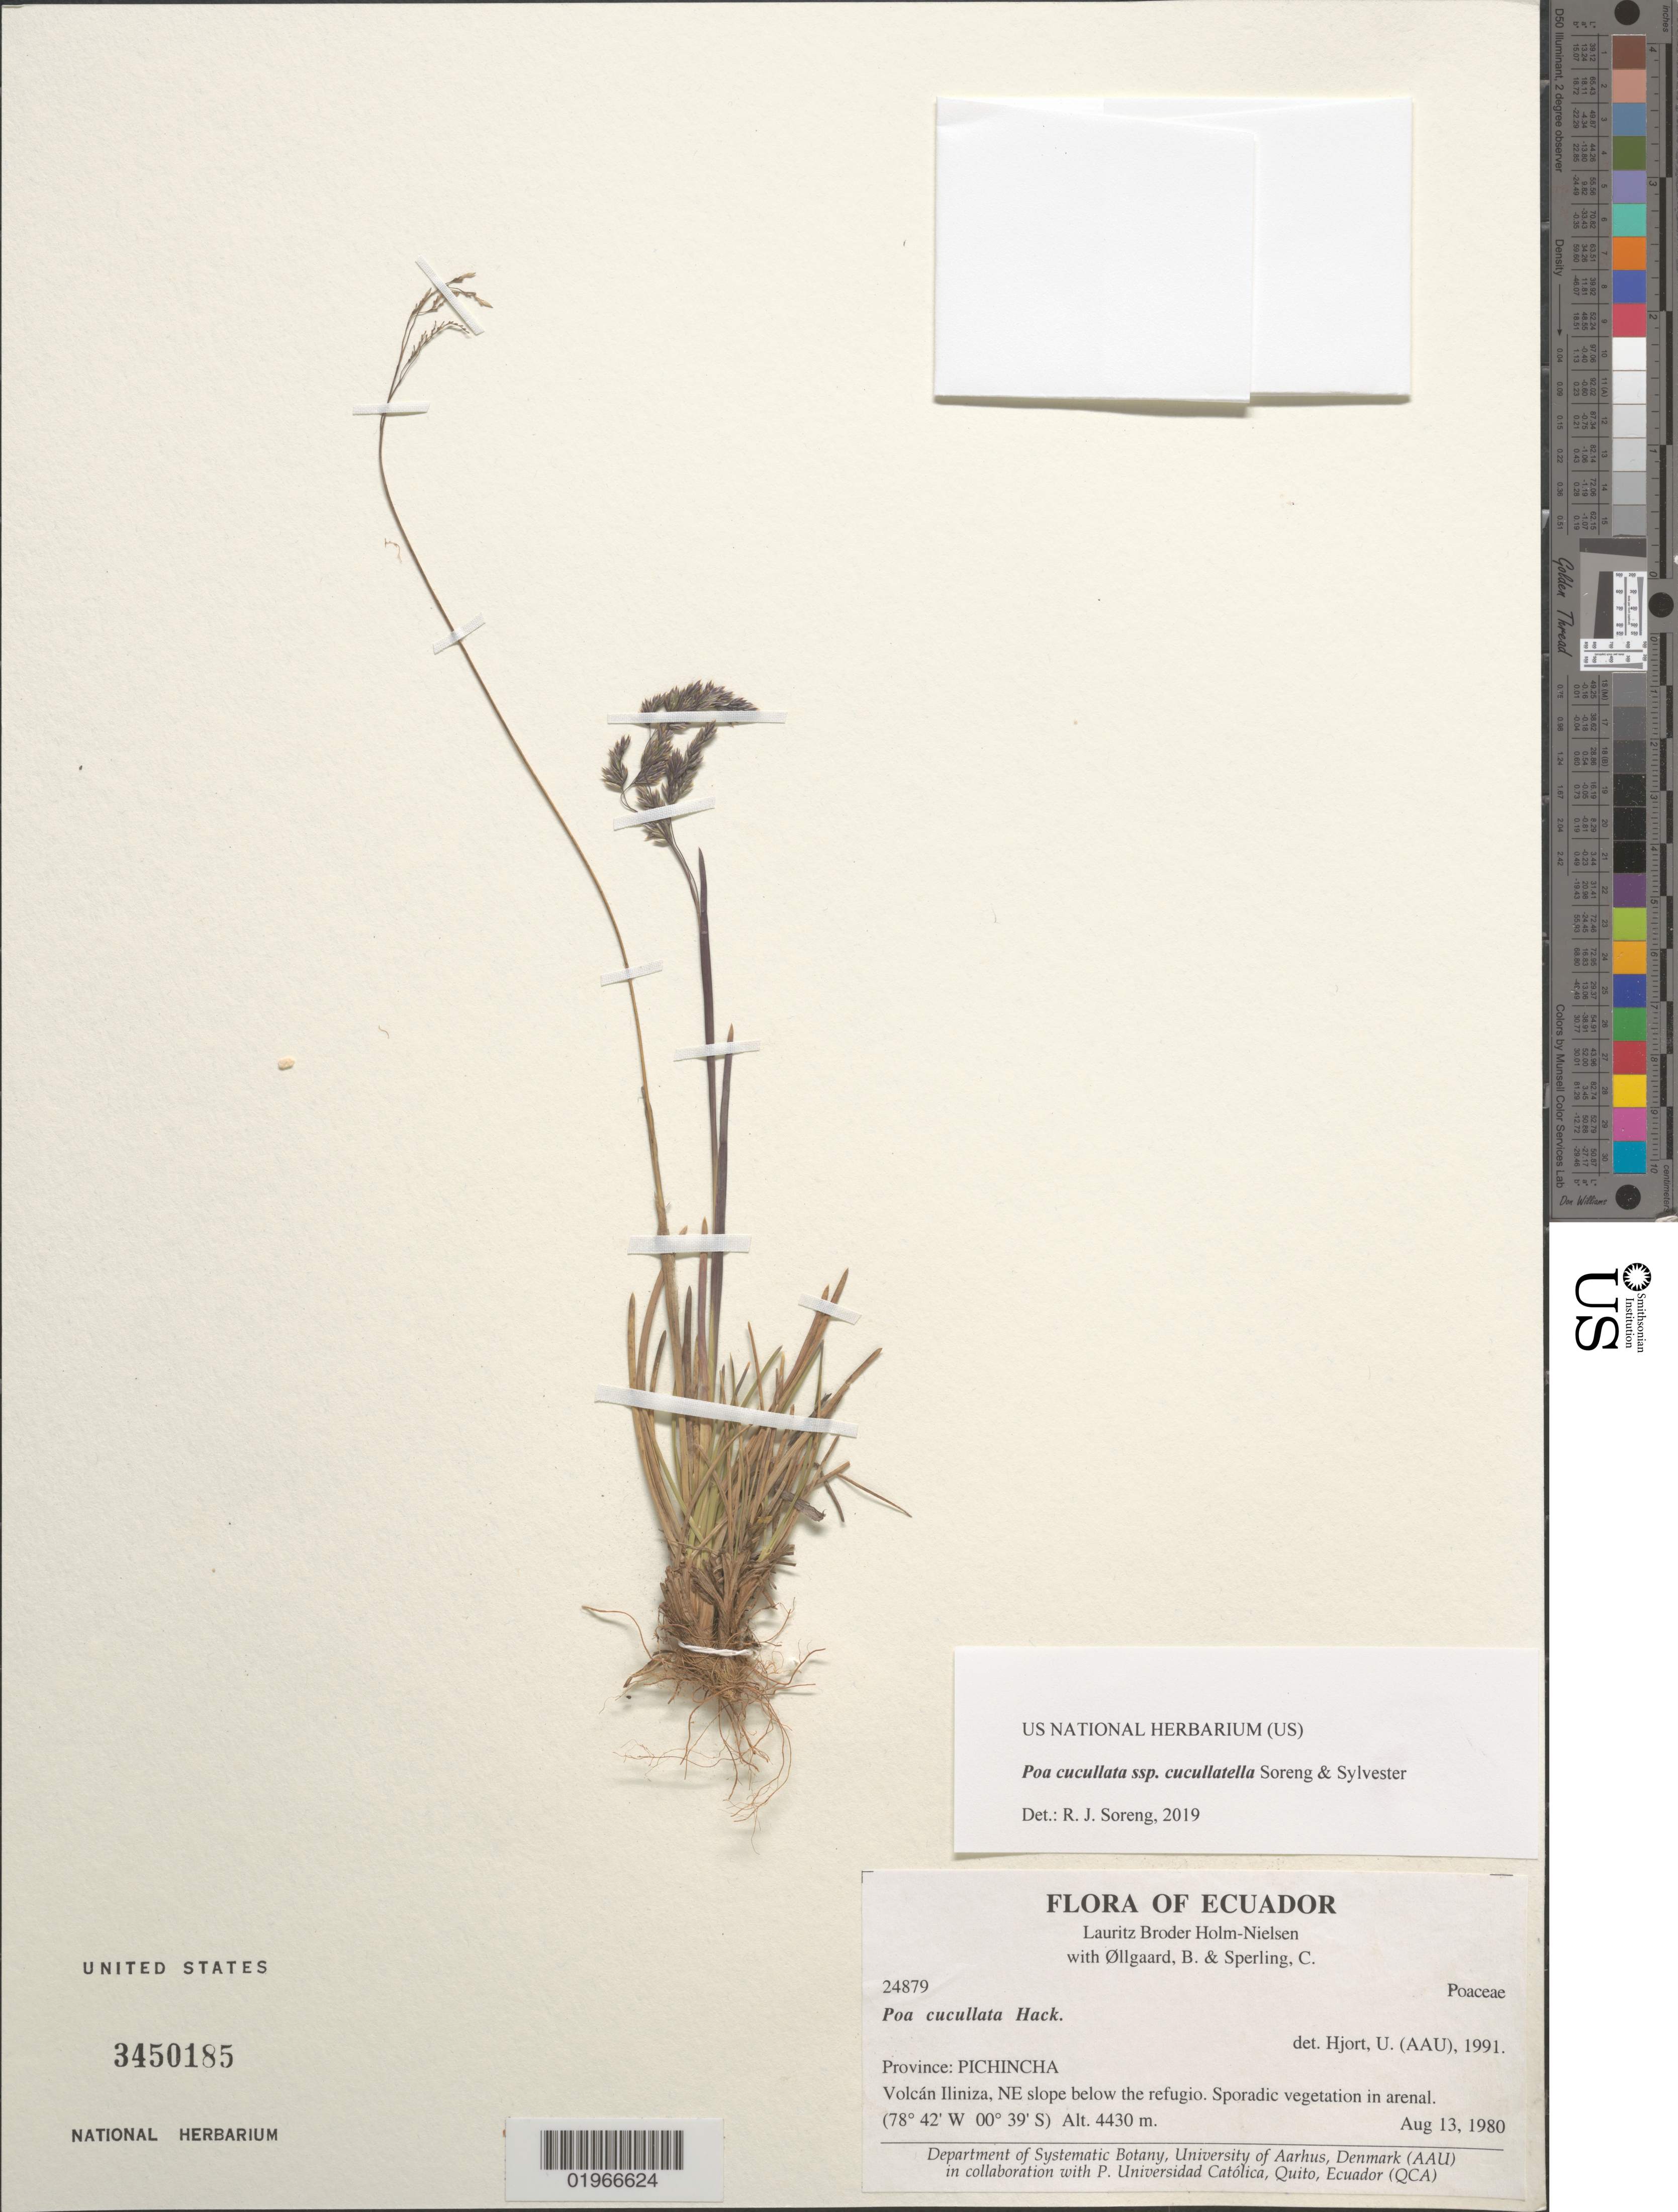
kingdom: Plantae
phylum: Tracheophyta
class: Liliopsida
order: Poales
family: Poaceae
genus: Poa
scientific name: Poa cucullata subsp. cucullatella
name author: Soreng & Sylvester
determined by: Soreng, Robert J., Research Associate (BOT), Smithsonian Institution - National Museum of Natural History (UNITED STATES)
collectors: L. B. Holm-Nielsen, B. Øllgaard & C. Sperling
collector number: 24879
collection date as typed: Aug 13, 1980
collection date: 1980-08-13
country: Ecuador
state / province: Pichincha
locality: Volcan Iliniza, NE slope below the refugio. Sporadic vegetation in arenal.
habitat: Volcan Iliniza. sporadic vegetation in arenal.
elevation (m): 4430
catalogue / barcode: US 3450185